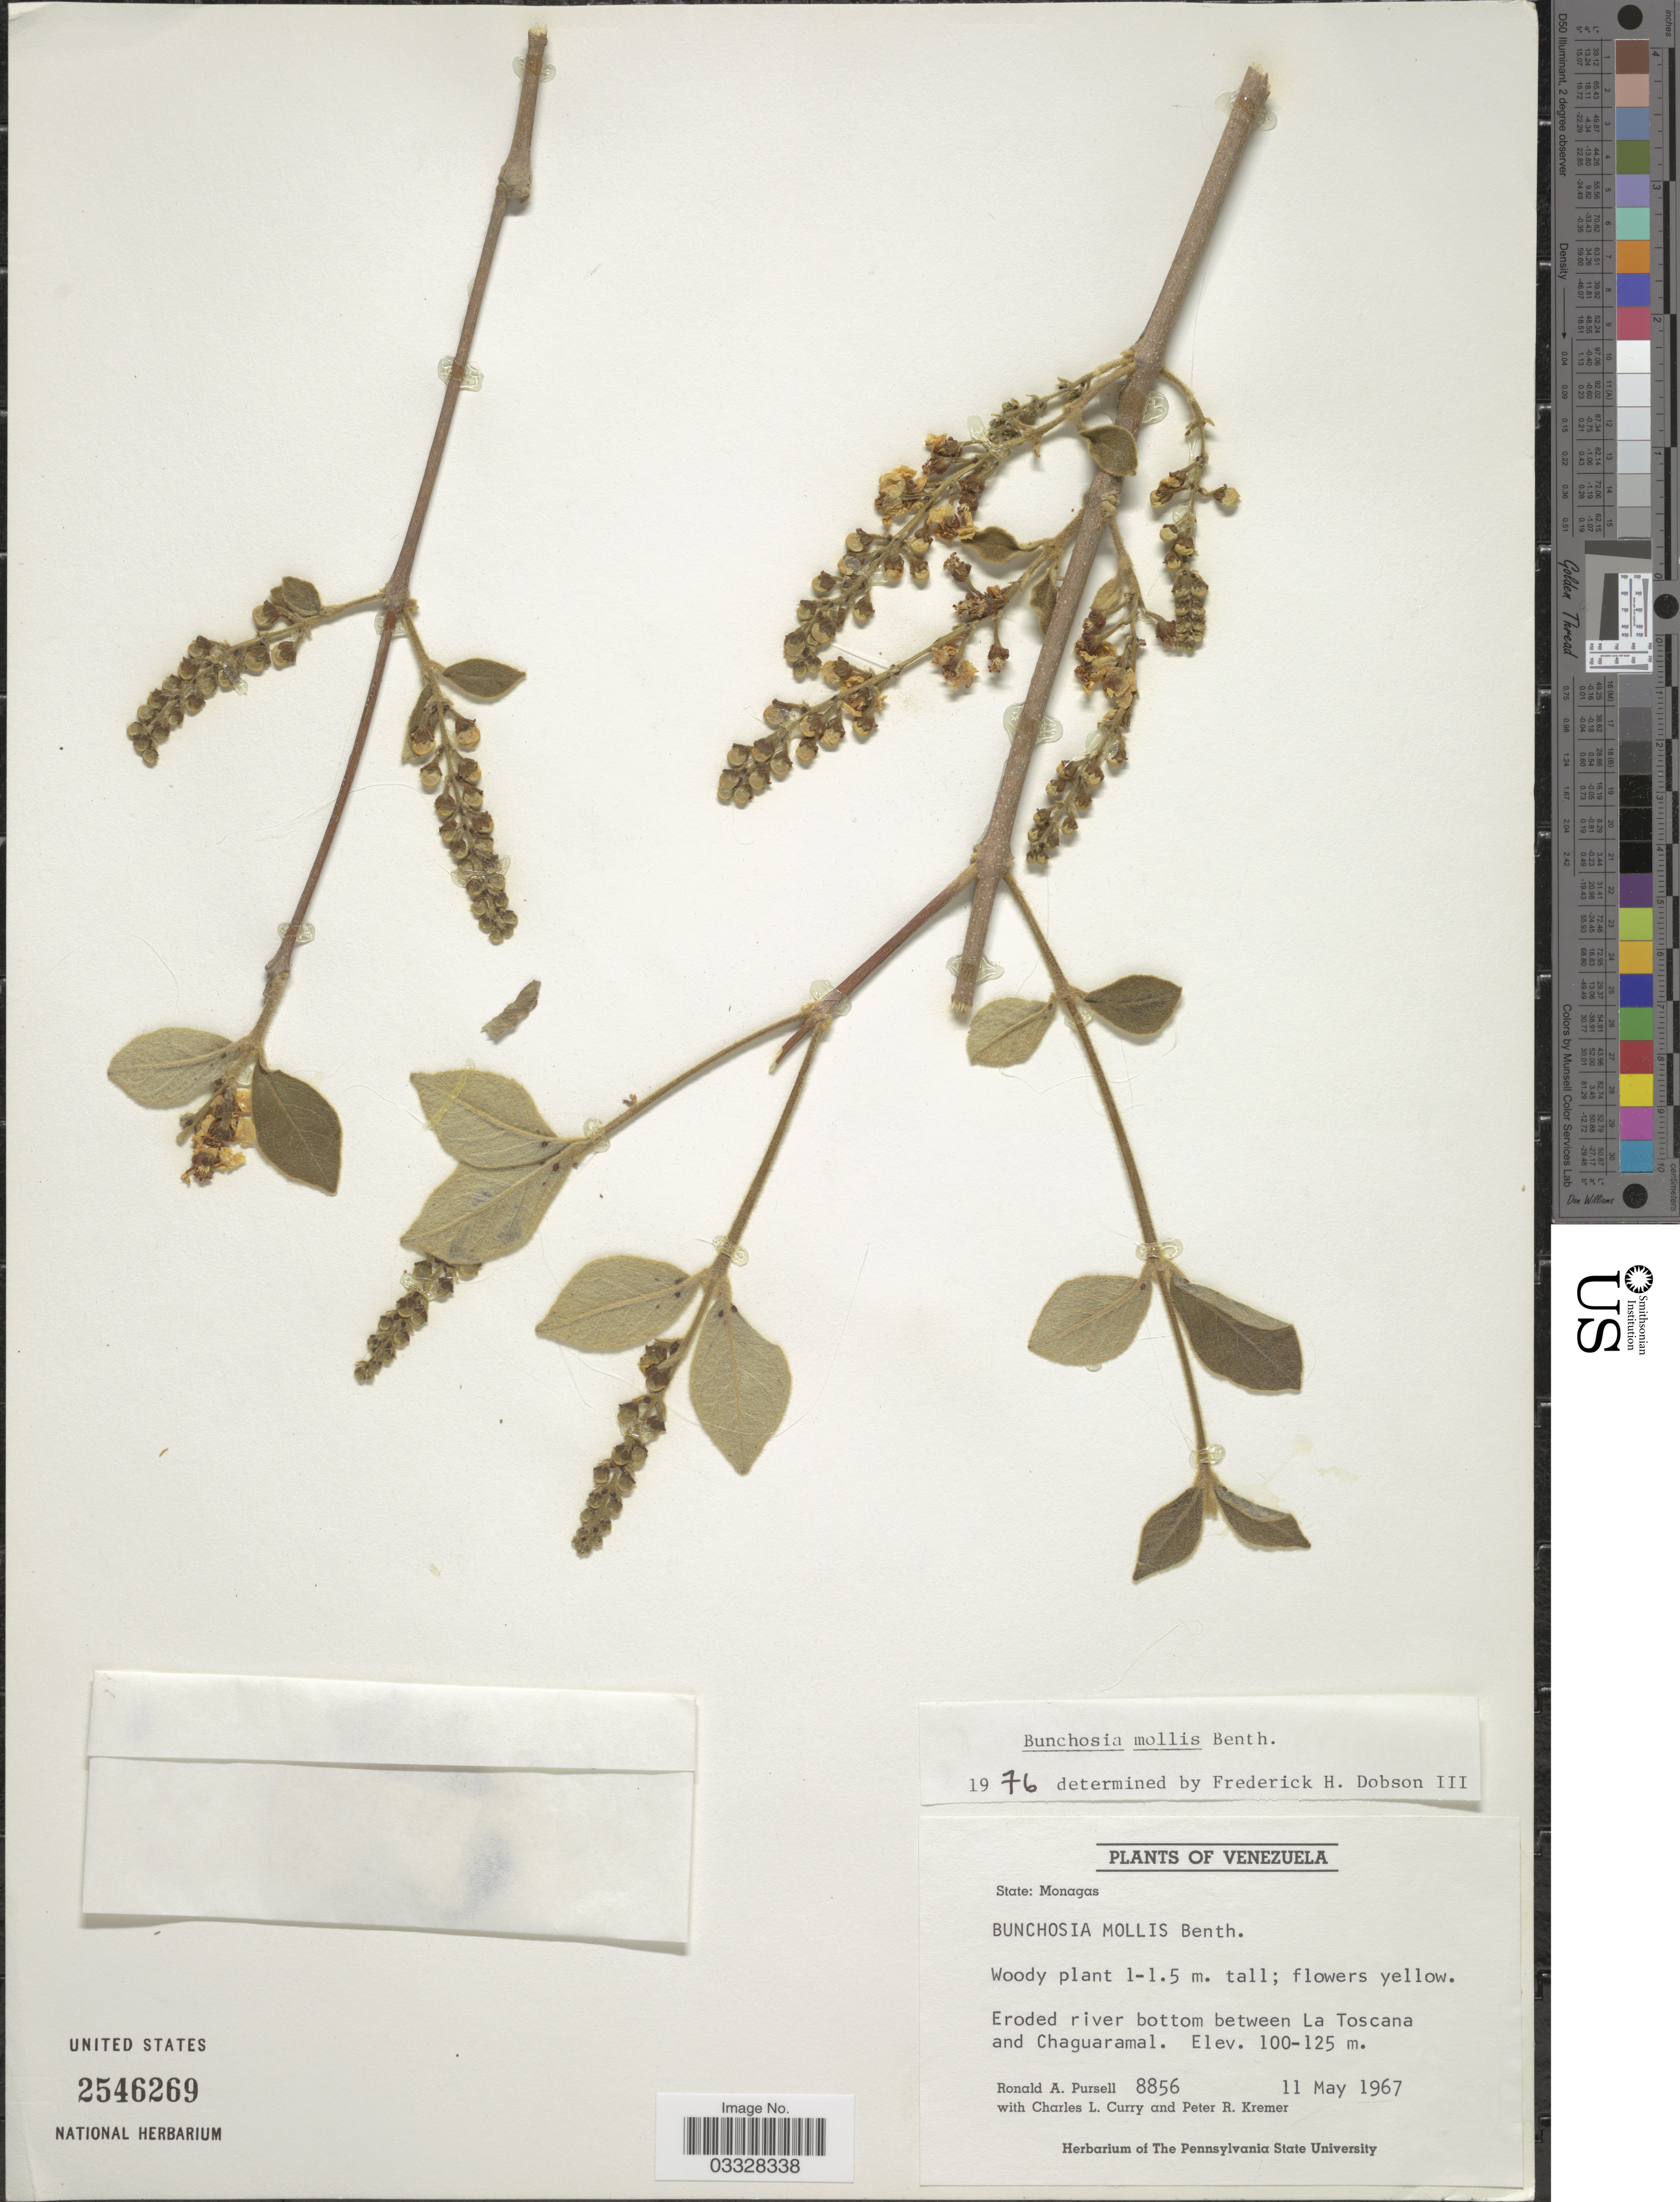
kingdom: Plantae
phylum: Tracheophyta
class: Magnoliopsida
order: Malpighiales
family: Malpighiaceae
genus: Bunchosia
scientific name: Bunchosia mollis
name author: Benth.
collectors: R. A. Pursell, C. L. Curry & P. Kremer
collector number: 8856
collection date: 1967-05-11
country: Venezuela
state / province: Monagas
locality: Eroded river bottom between La Toscana and Chaguaramal.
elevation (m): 100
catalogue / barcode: US 2546269